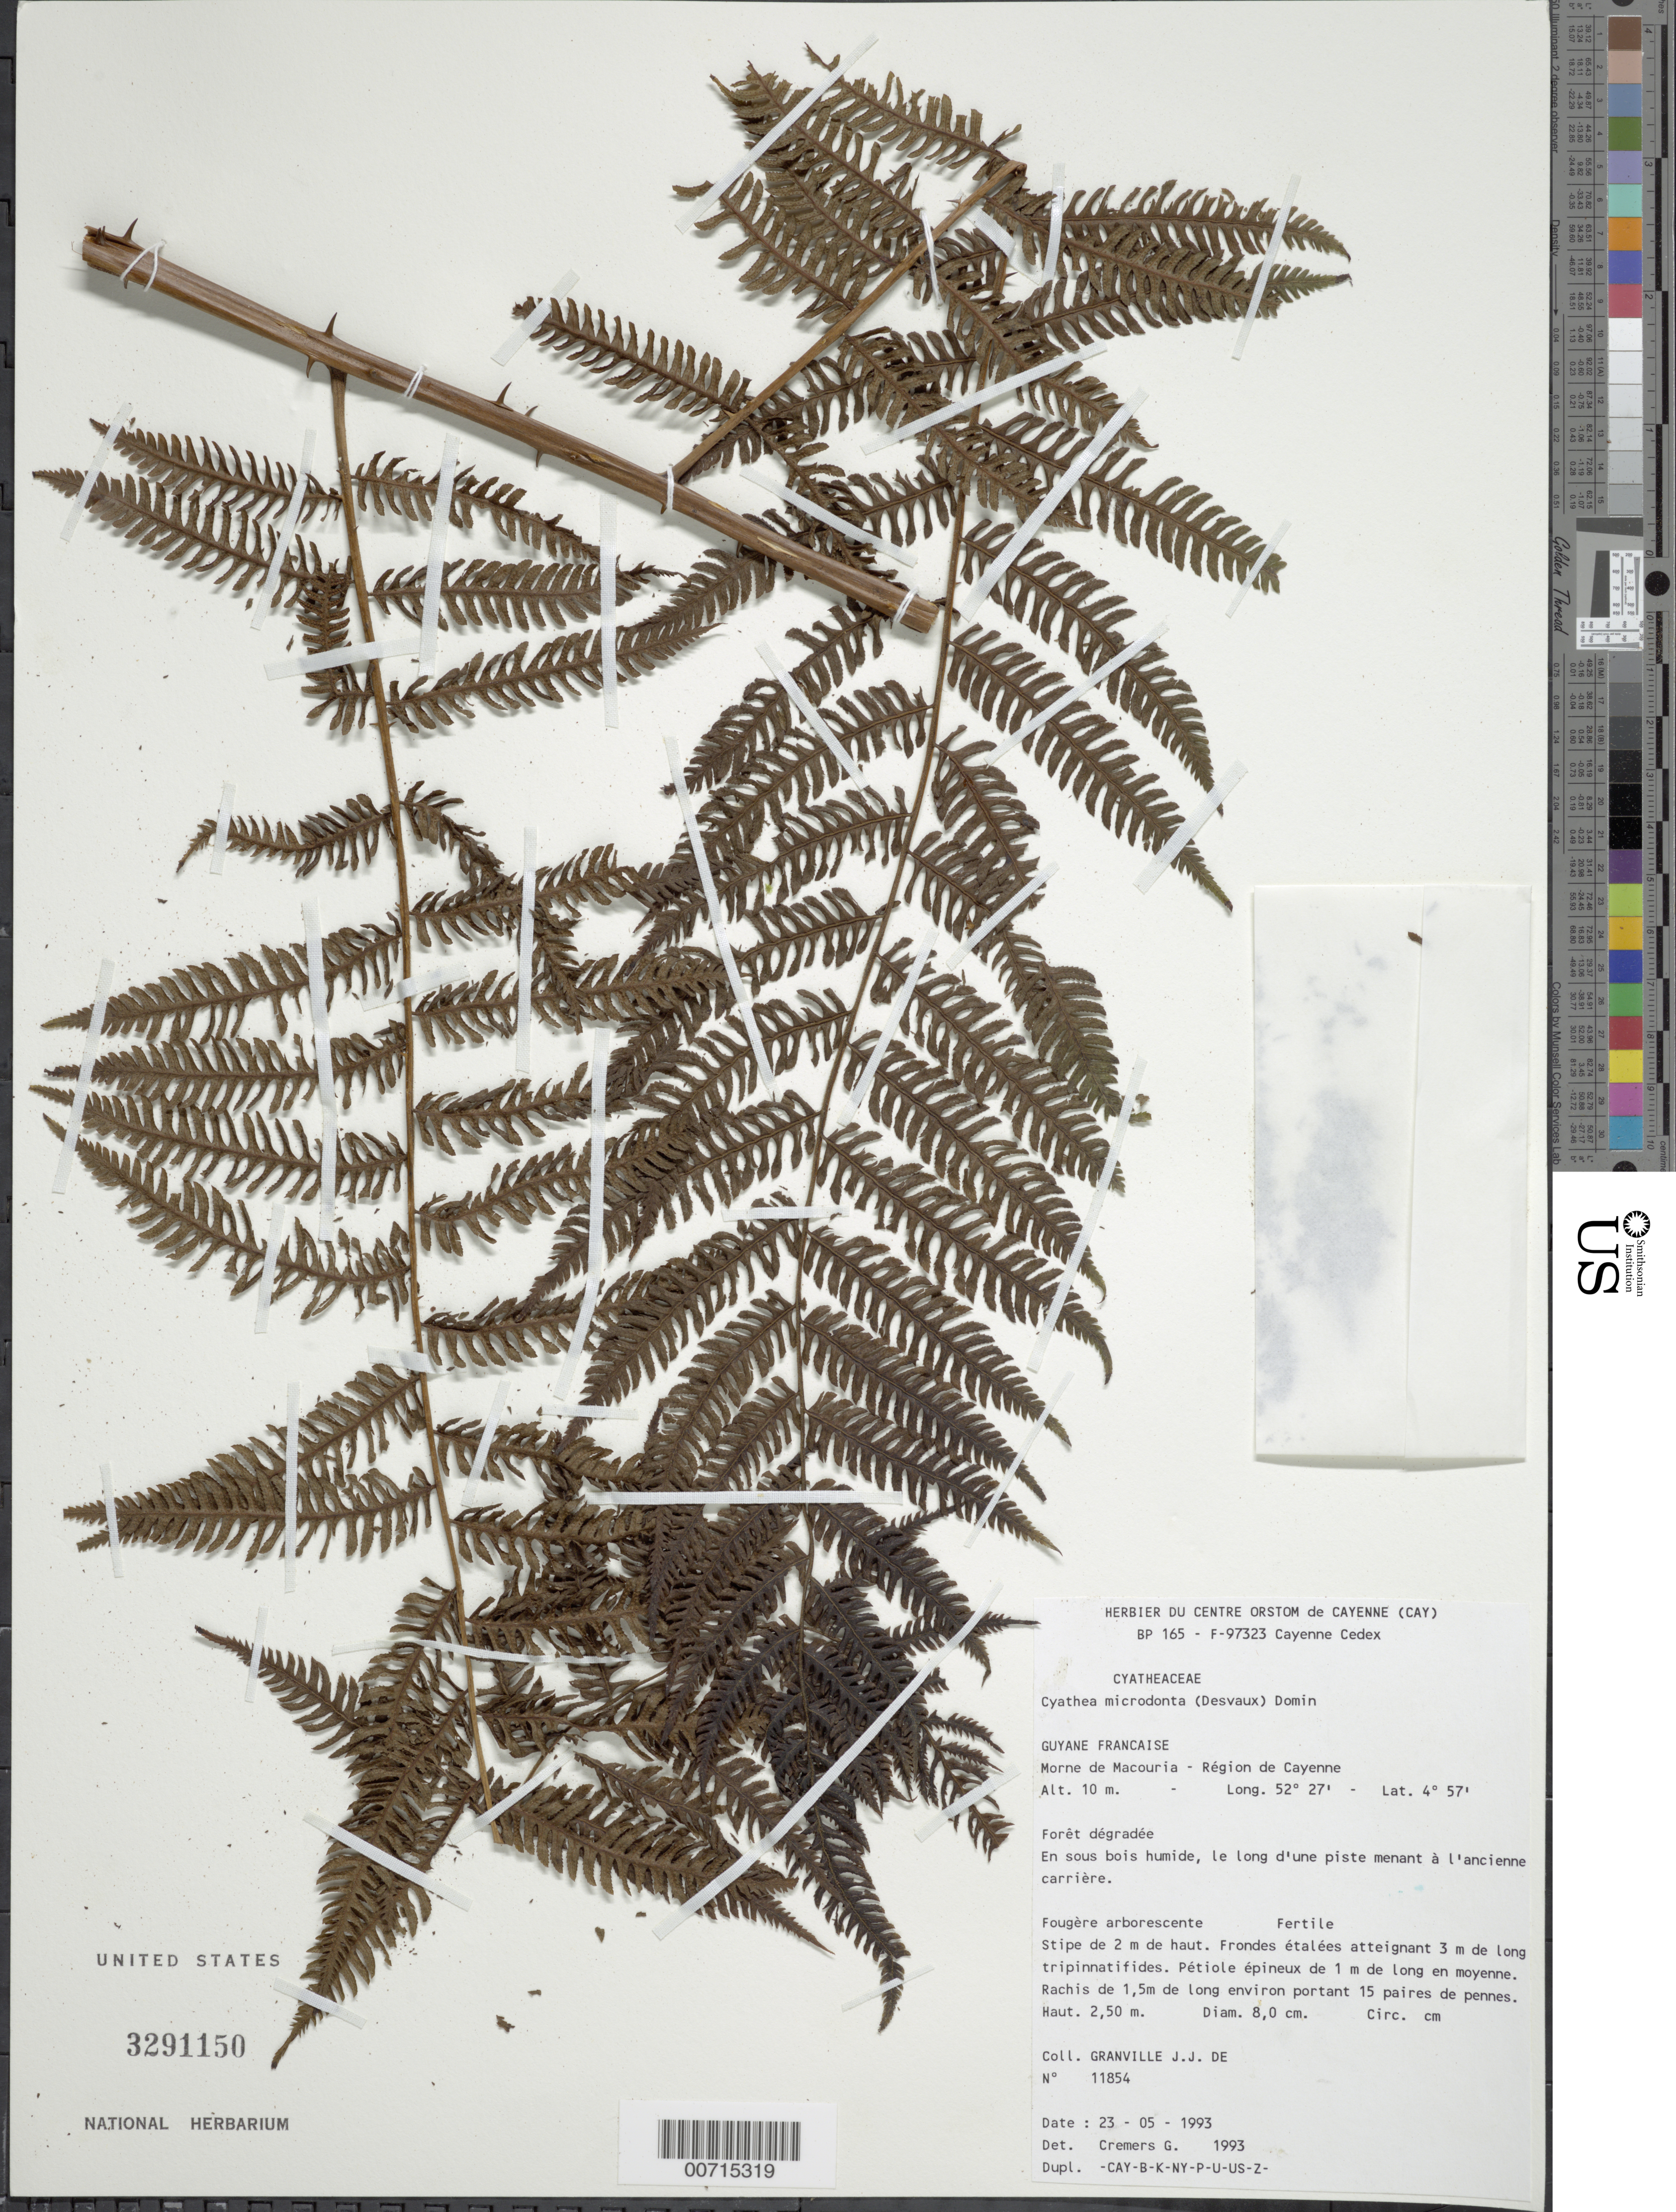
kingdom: Plantae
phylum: Tracheophyta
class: Polypodiopsida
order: Cyatheales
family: Cyatheaceae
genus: Cyathea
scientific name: Cyathea microdonta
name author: (Desv.) Domin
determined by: Cremers, Georges A.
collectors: J.-J. de Granville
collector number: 11854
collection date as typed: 23-May-93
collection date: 1993-05-23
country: French Guiana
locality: Morne de Macouria, région de Cayenne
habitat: Disturbed forest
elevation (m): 10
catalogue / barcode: US 3291150